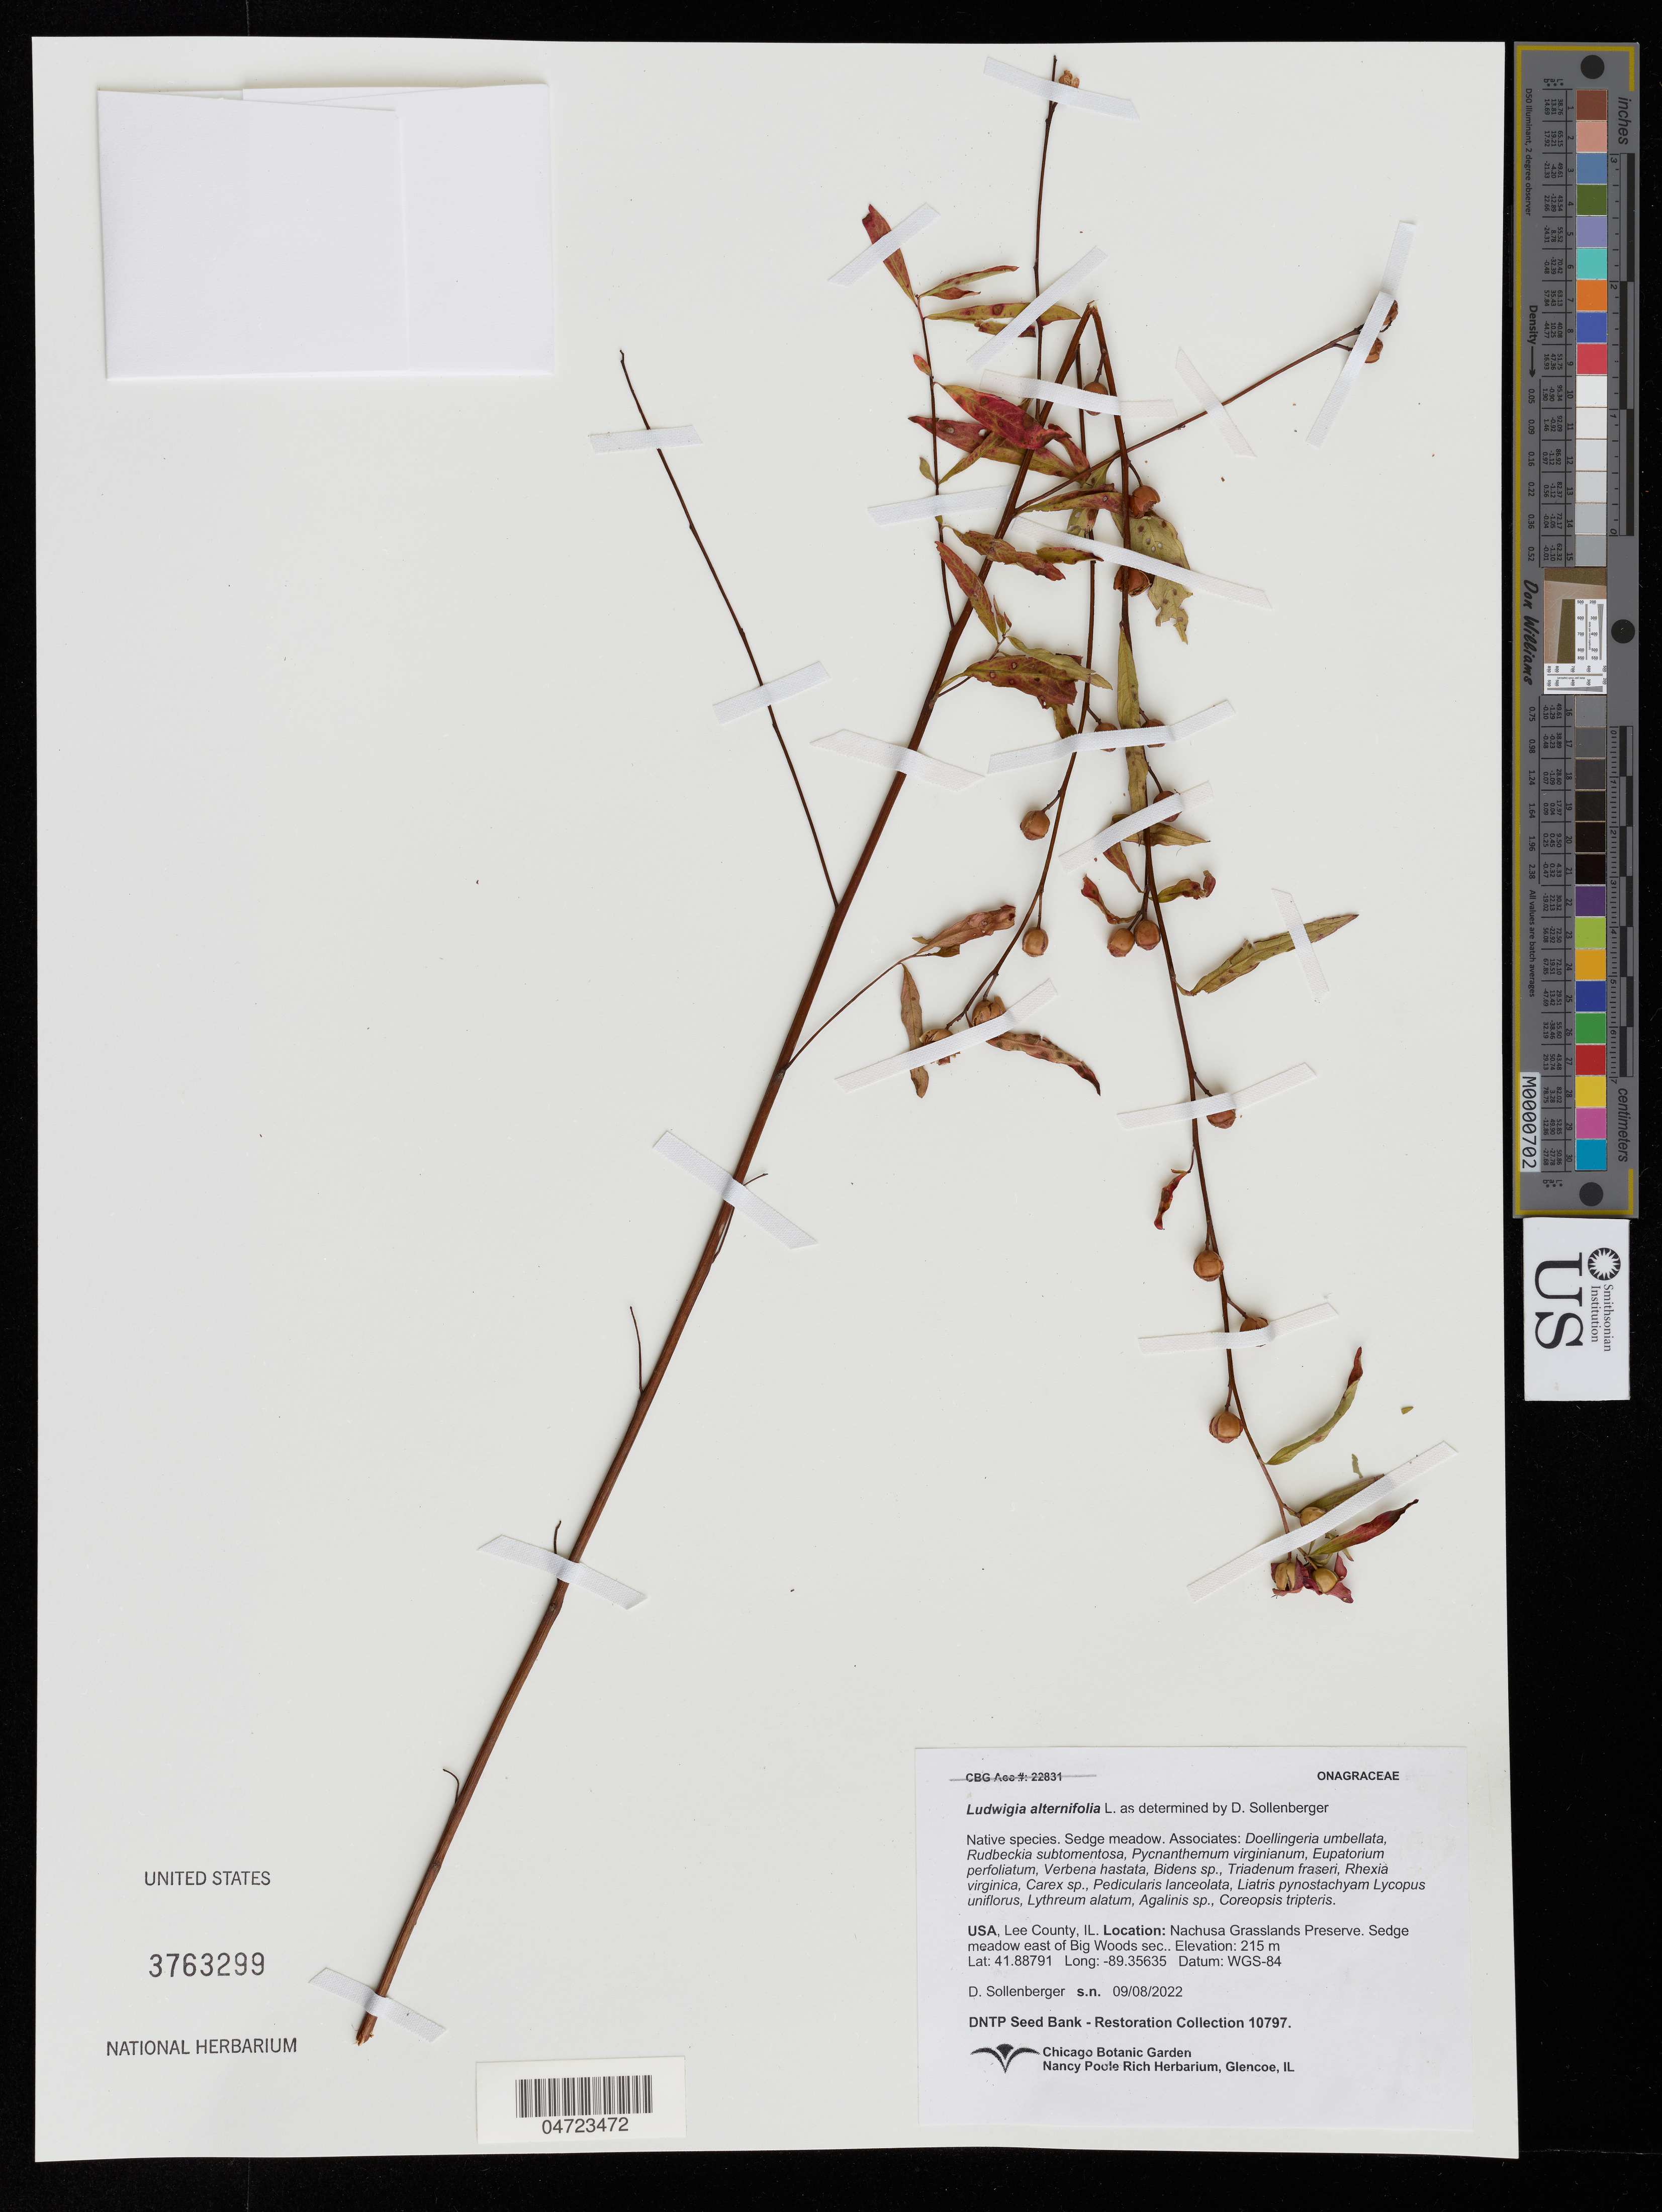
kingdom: Plantae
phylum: Tracheophyta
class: Magnoliopsida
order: Myrtales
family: Onagraceae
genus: Ludwigia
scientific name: Ludwigia alternifolia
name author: L.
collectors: D. Sollenberger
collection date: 2022-09-08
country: United States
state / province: Illinois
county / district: Lee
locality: Lee County. Nachusa Grasslands Preserve. Sedge meadow east of Big Woods sec.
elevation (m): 215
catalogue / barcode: US 3763299